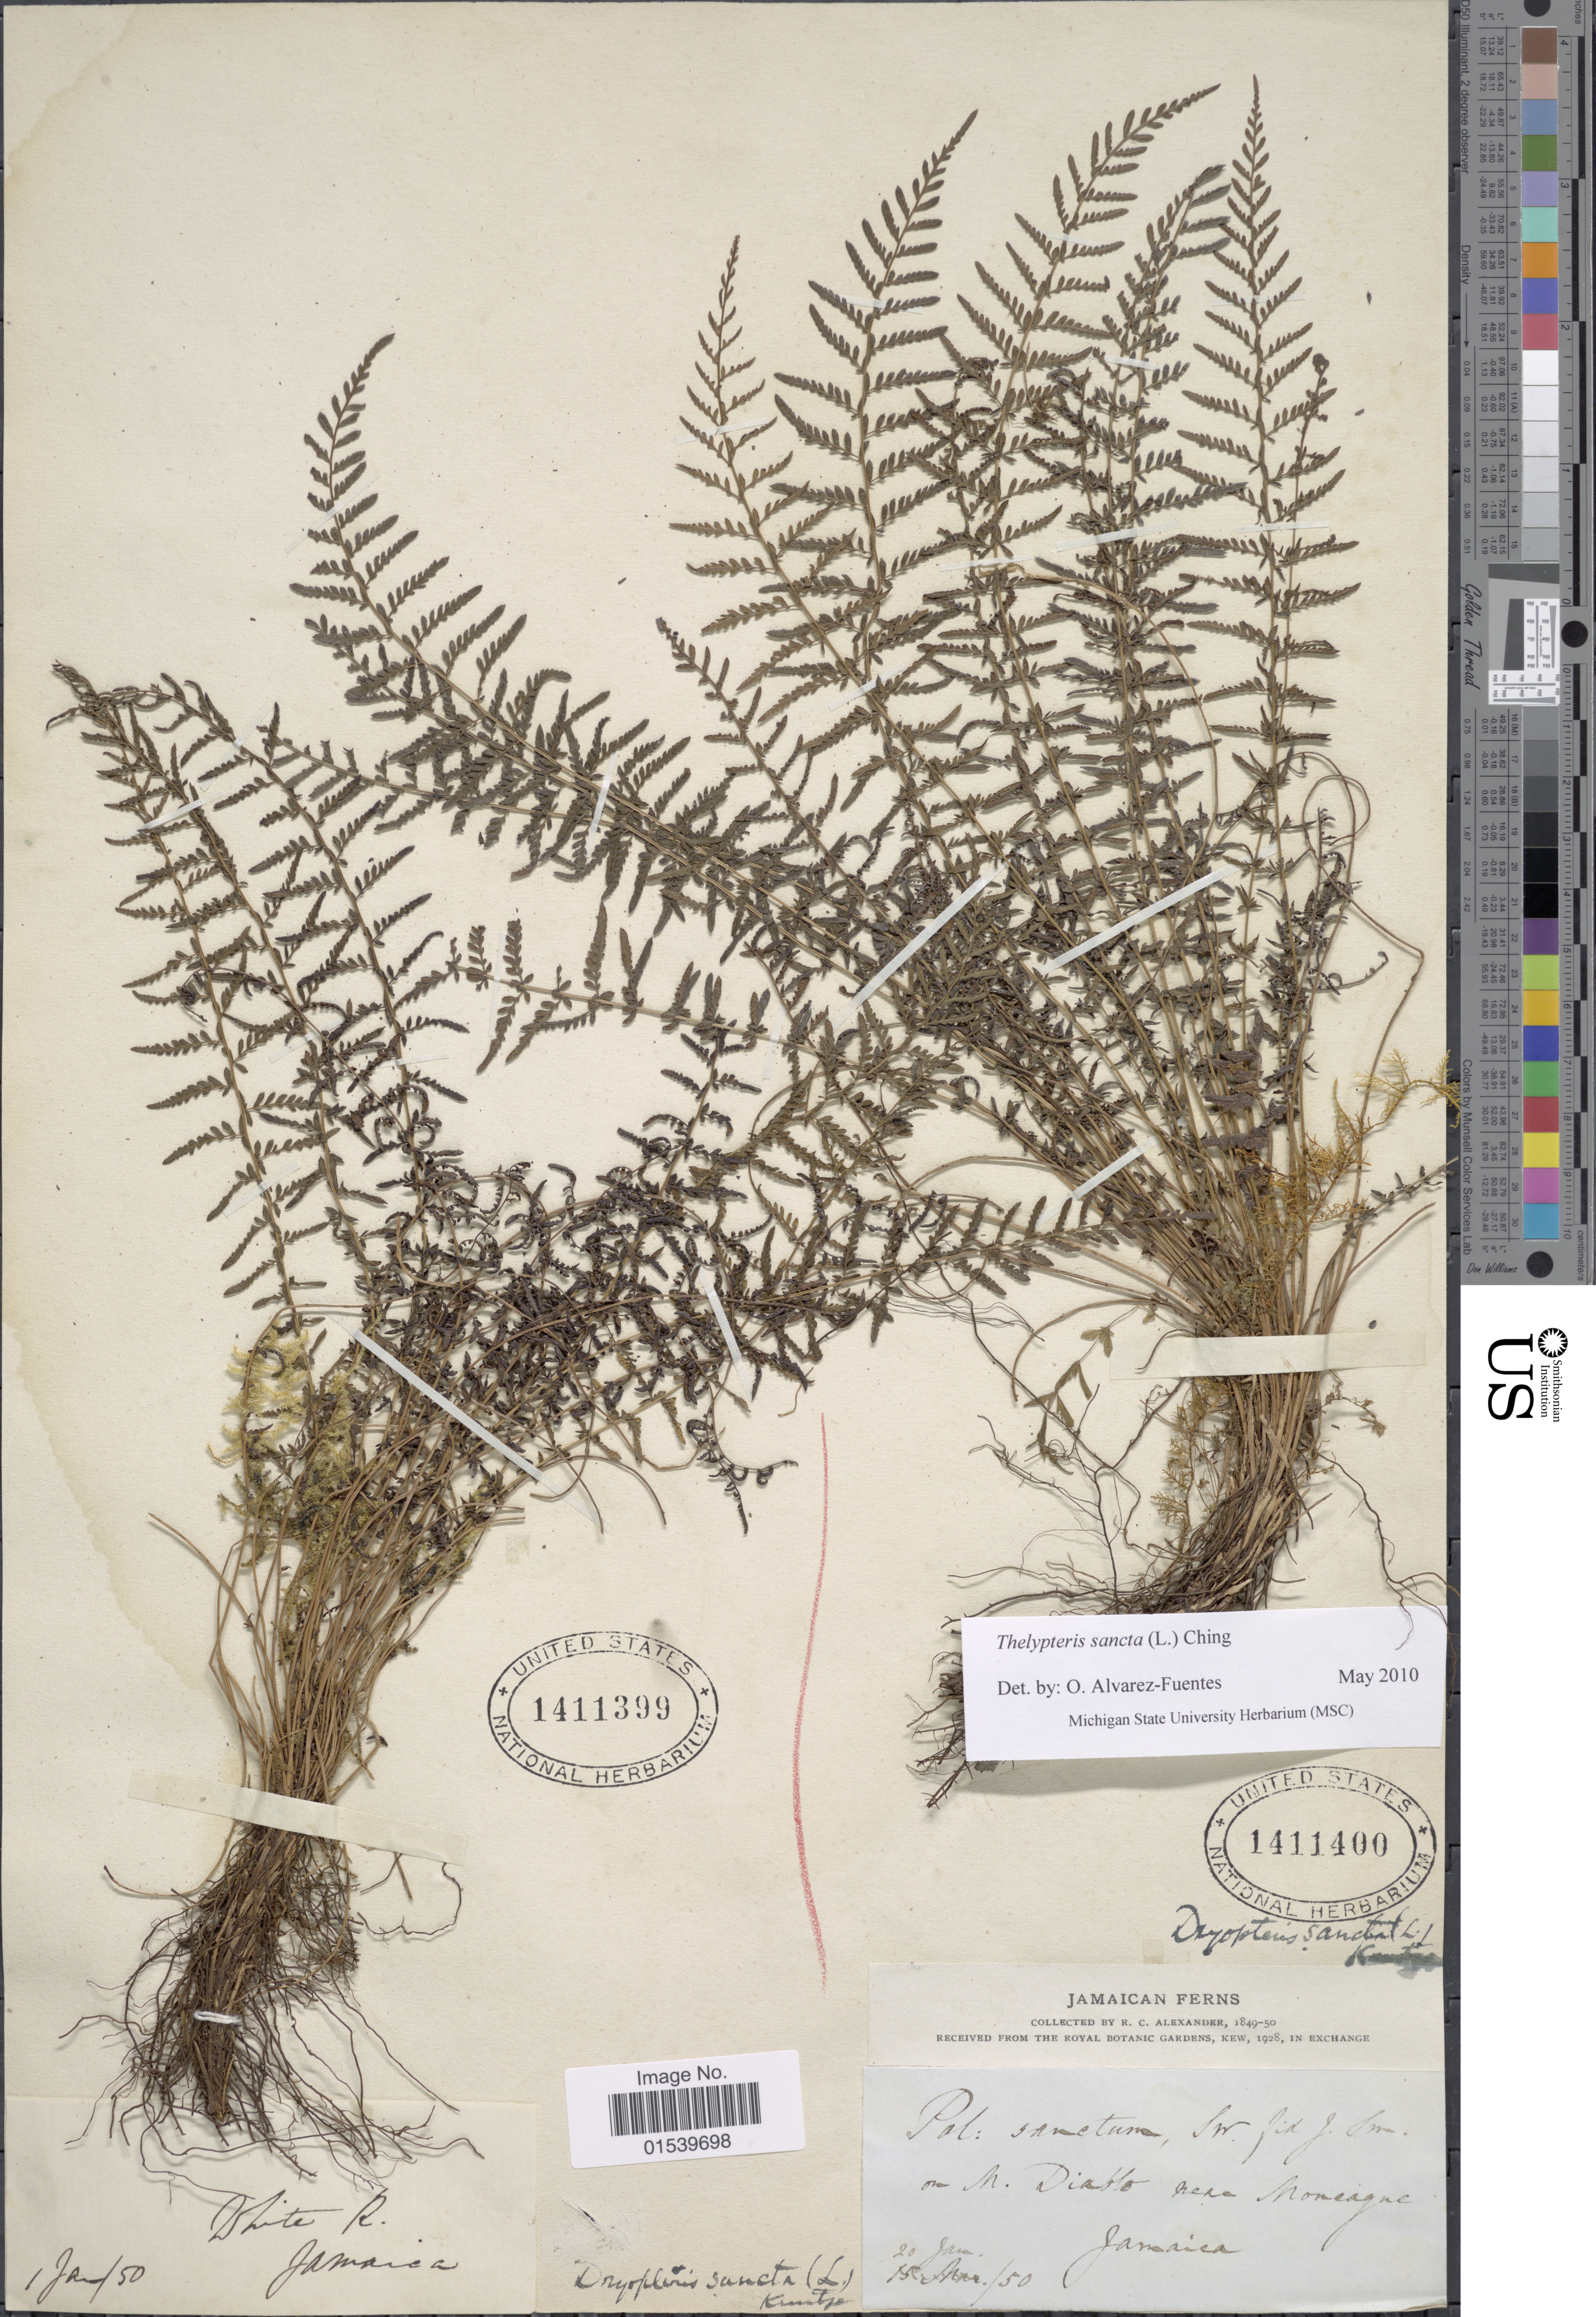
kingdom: Plantae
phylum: Tracheophyta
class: Polypodiopsida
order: Polypodiales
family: Thelypteridaceae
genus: Amauropelta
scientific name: Amauropelta sancta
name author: (L.) Pic. Serm.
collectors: R. C. Alexander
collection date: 1850-01-20/1850-04-15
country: Jamaica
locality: On N Diablo near Moneagne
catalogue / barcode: US 1411400